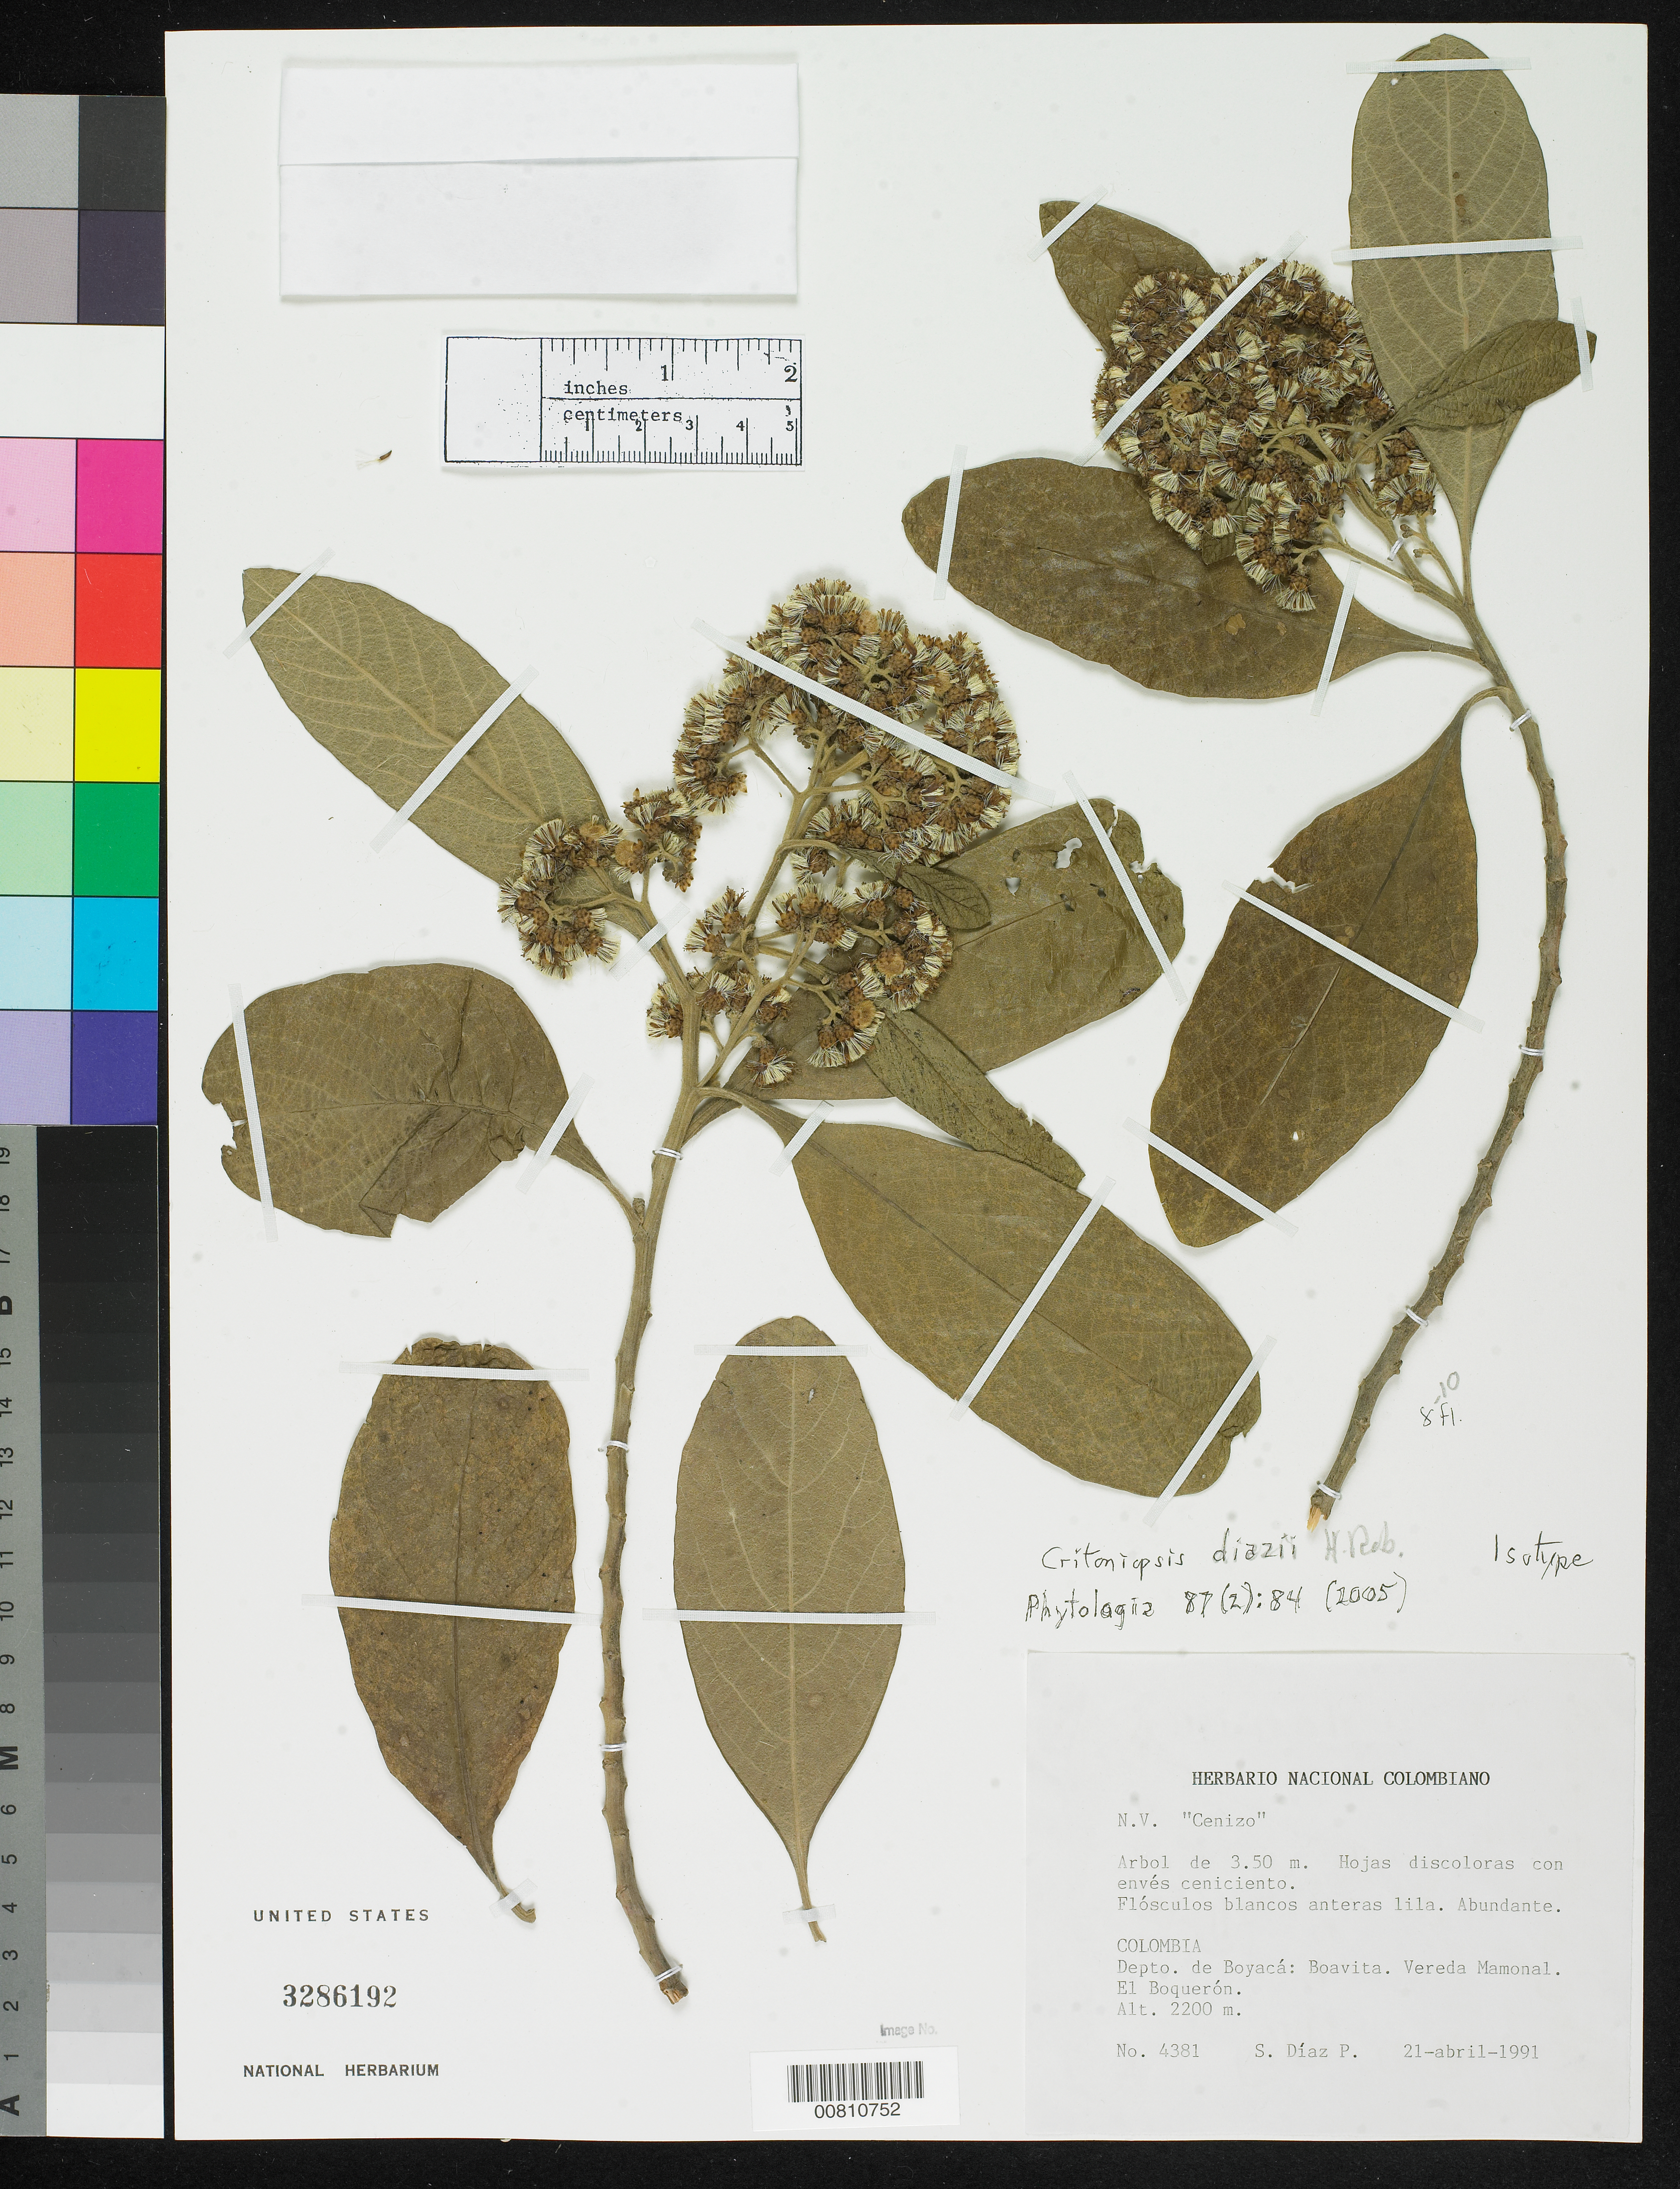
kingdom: Plantae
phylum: Tracheophyta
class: Magnoliopsida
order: Asterales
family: Asteraceae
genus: Critoniopsis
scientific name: Critoniopsis diazii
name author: H. Rob.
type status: Isotype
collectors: S. Díaz Píedrahíta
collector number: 4381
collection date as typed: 21 Apr 1991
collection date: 1991-04-21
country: Colombia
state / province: Boyacá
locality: Depto. de Boyacá: Boavita. Vereda Mamonal. El Boquerón.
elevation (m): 2200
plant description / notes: Holotype at COL.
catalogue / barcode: US 3286192